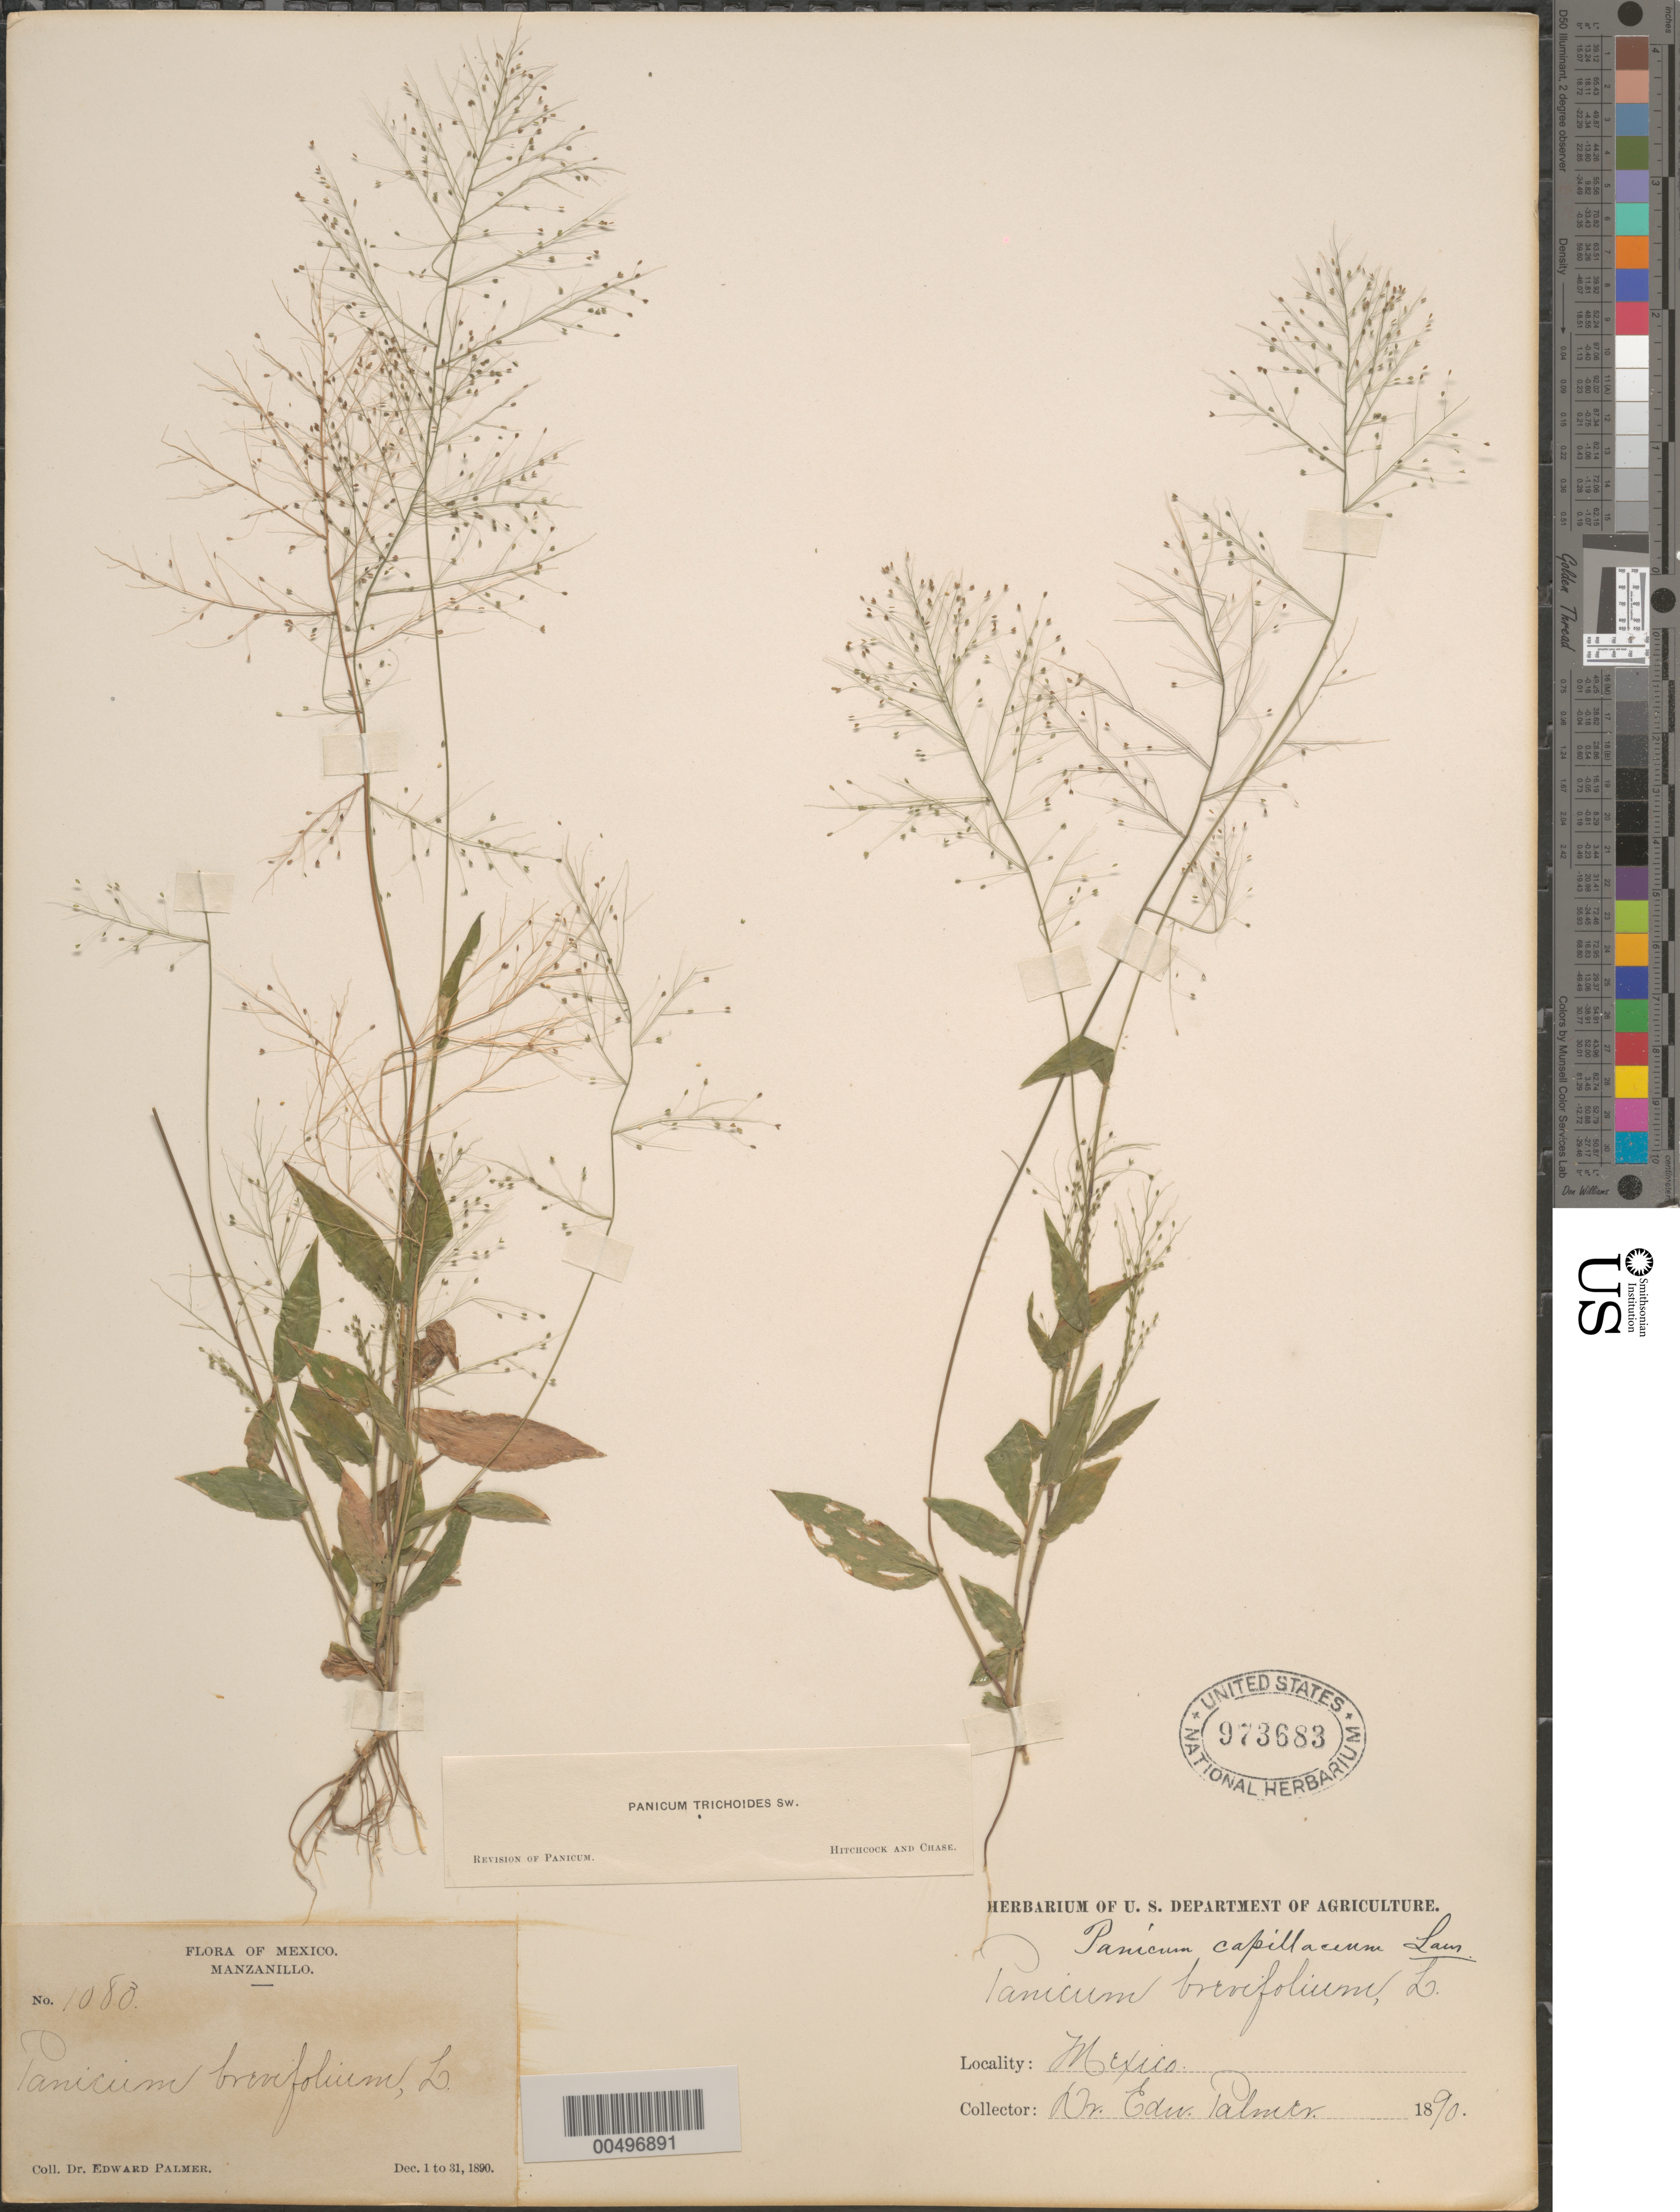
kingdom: Plantae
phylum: Tracheophyta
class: Liliopsida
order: Poales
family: Poaceae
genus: Panicum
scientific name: Panicum trichoides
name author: Sw.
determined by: Hitchcock, A. S.; Chase, [M.] A.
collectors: E. Palmer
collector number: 10830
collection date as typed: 1 Dec 1890 to 31 Dec 1890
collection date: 1890-12-01/1890-12-31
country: Mexico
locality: Manzanillo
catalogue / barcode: US 973683